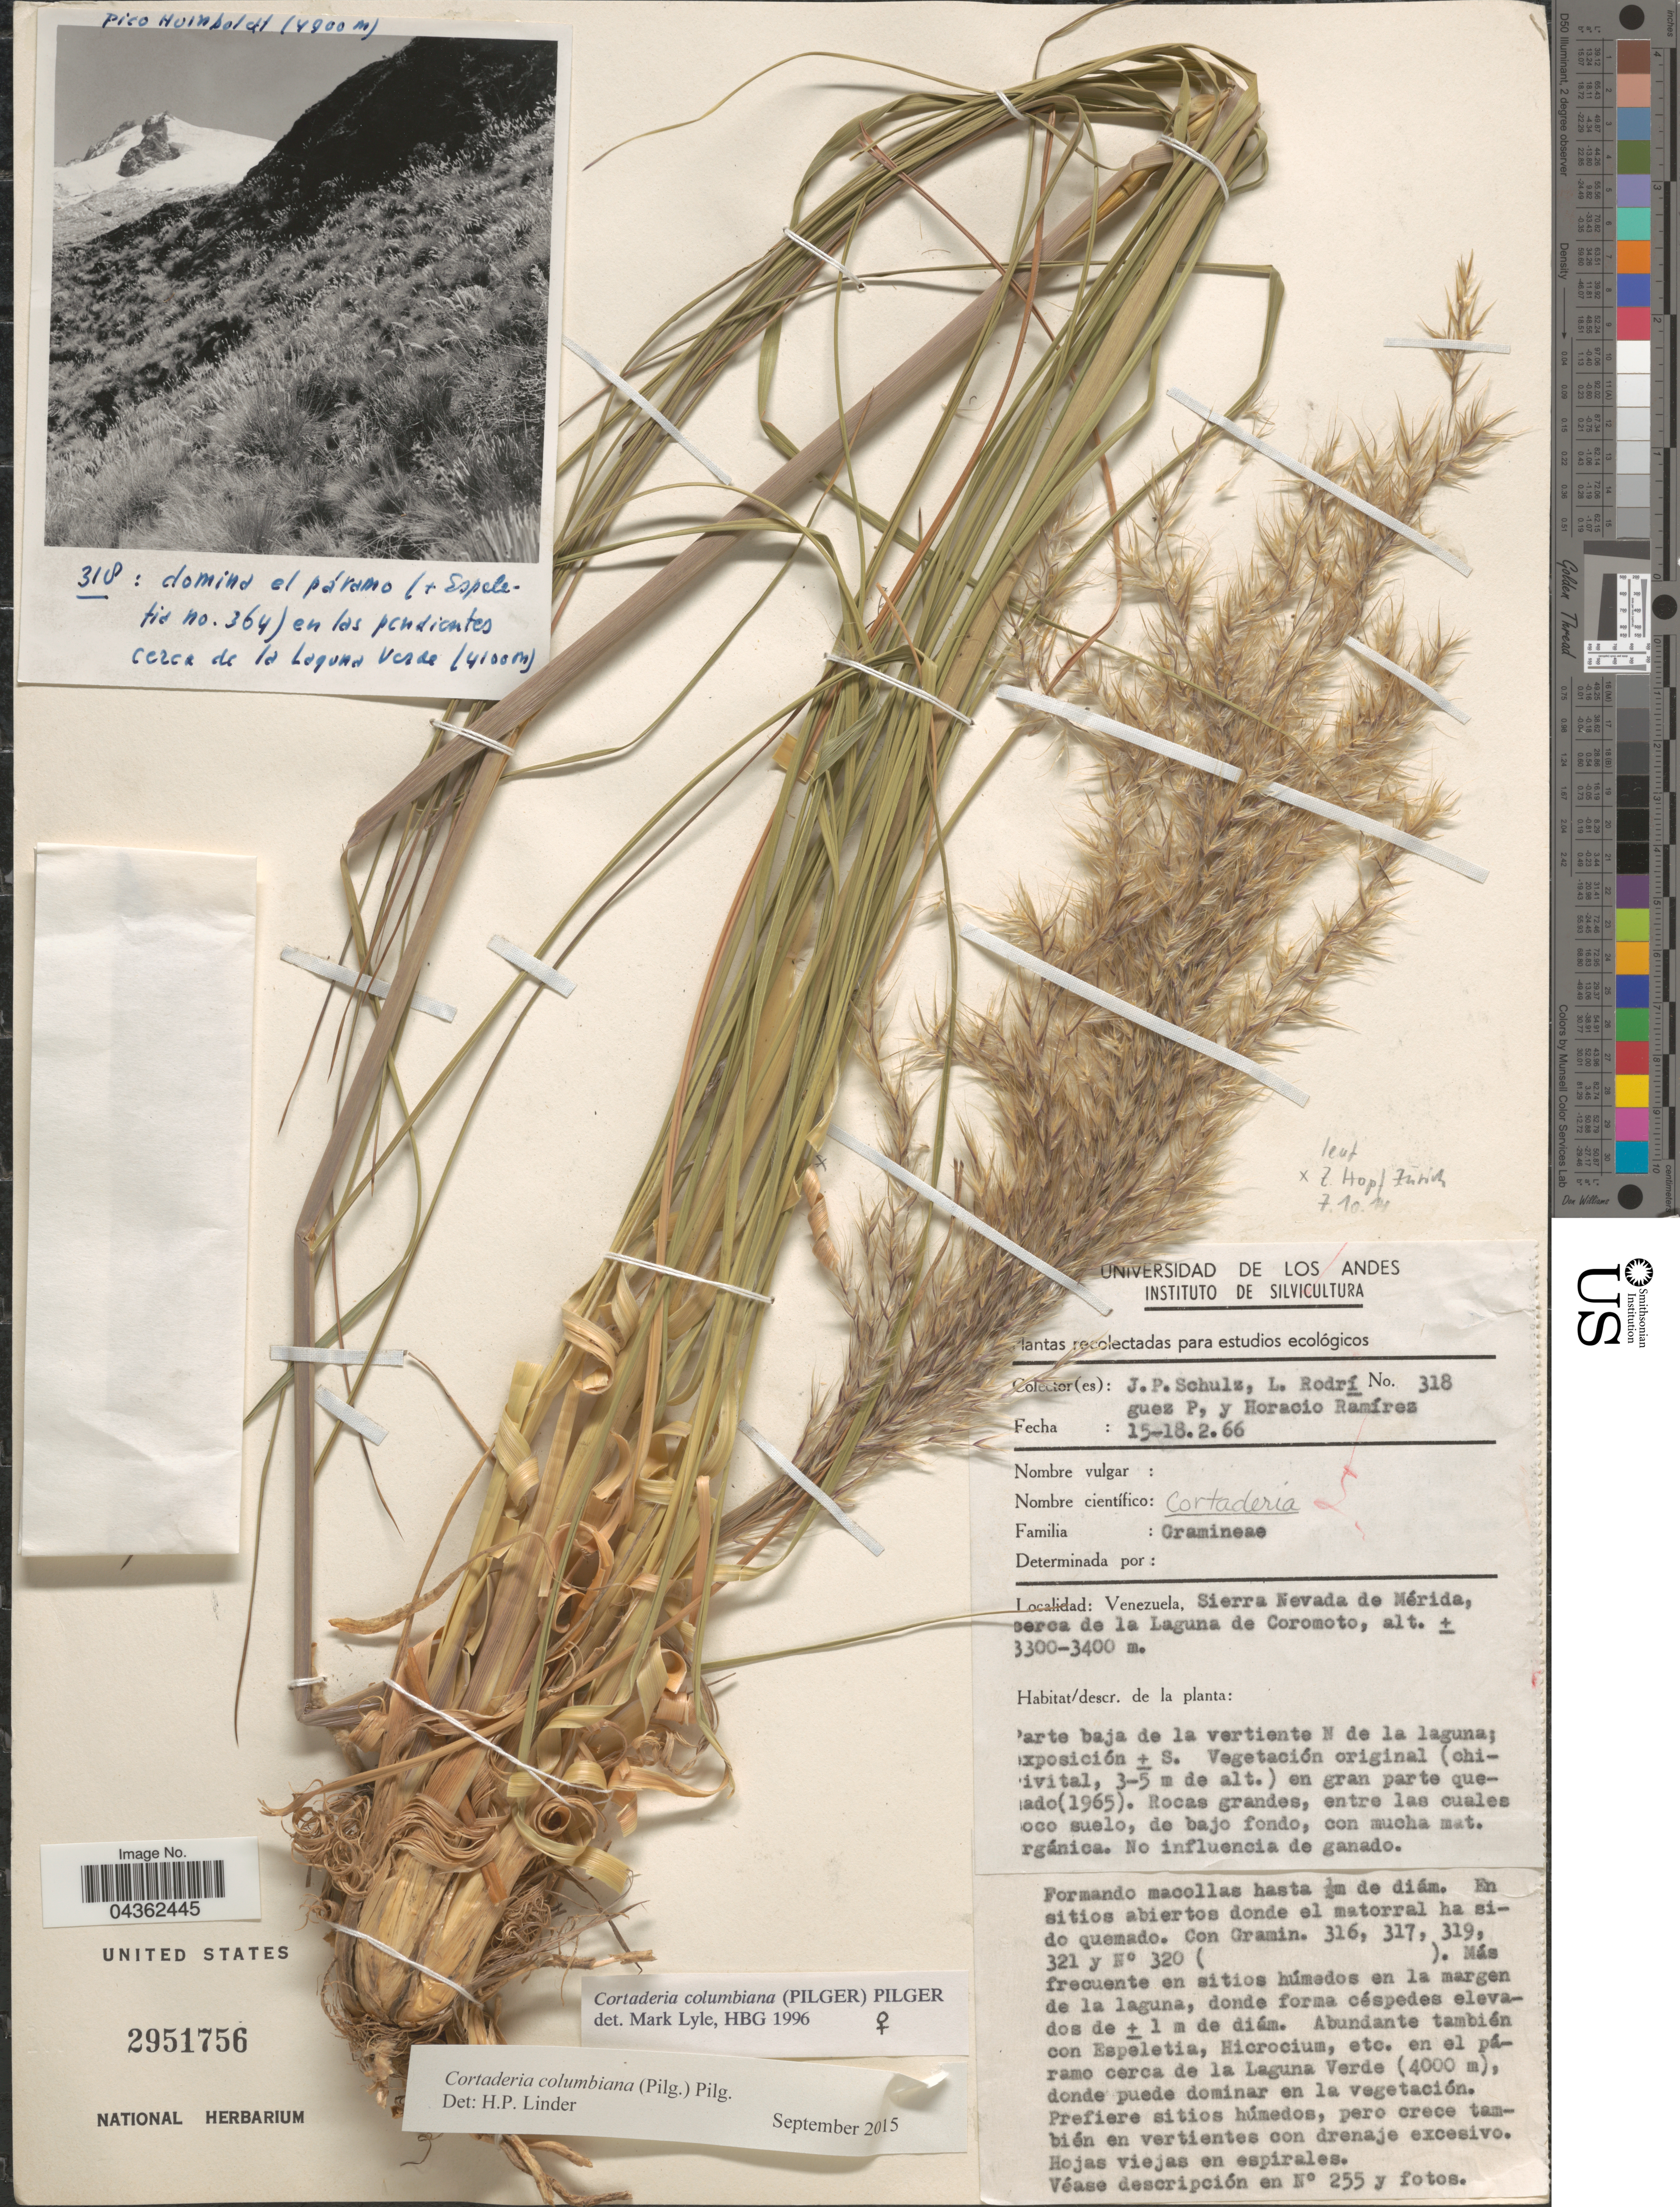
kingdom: Plantae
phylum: Tracheophyta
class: Liliopsida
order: Poales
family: Poaceae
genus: Cortaderia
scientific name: Cortaderia columbiana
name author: (Pilg.) Pilg.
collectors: J. P. Schulz, L. Rodriguez & H. Ramíres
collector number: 318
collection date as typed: Transcribed d/m/y: 15/2/66 to 18/2/66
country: Venezuela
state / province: Merida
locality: Sierra Nevada de Mérida, cerca de la Laguna de Coromoto. Parte baja de la vertiente N de la laguna; exposición ± S.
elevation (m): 3300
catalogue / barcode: US 2951756